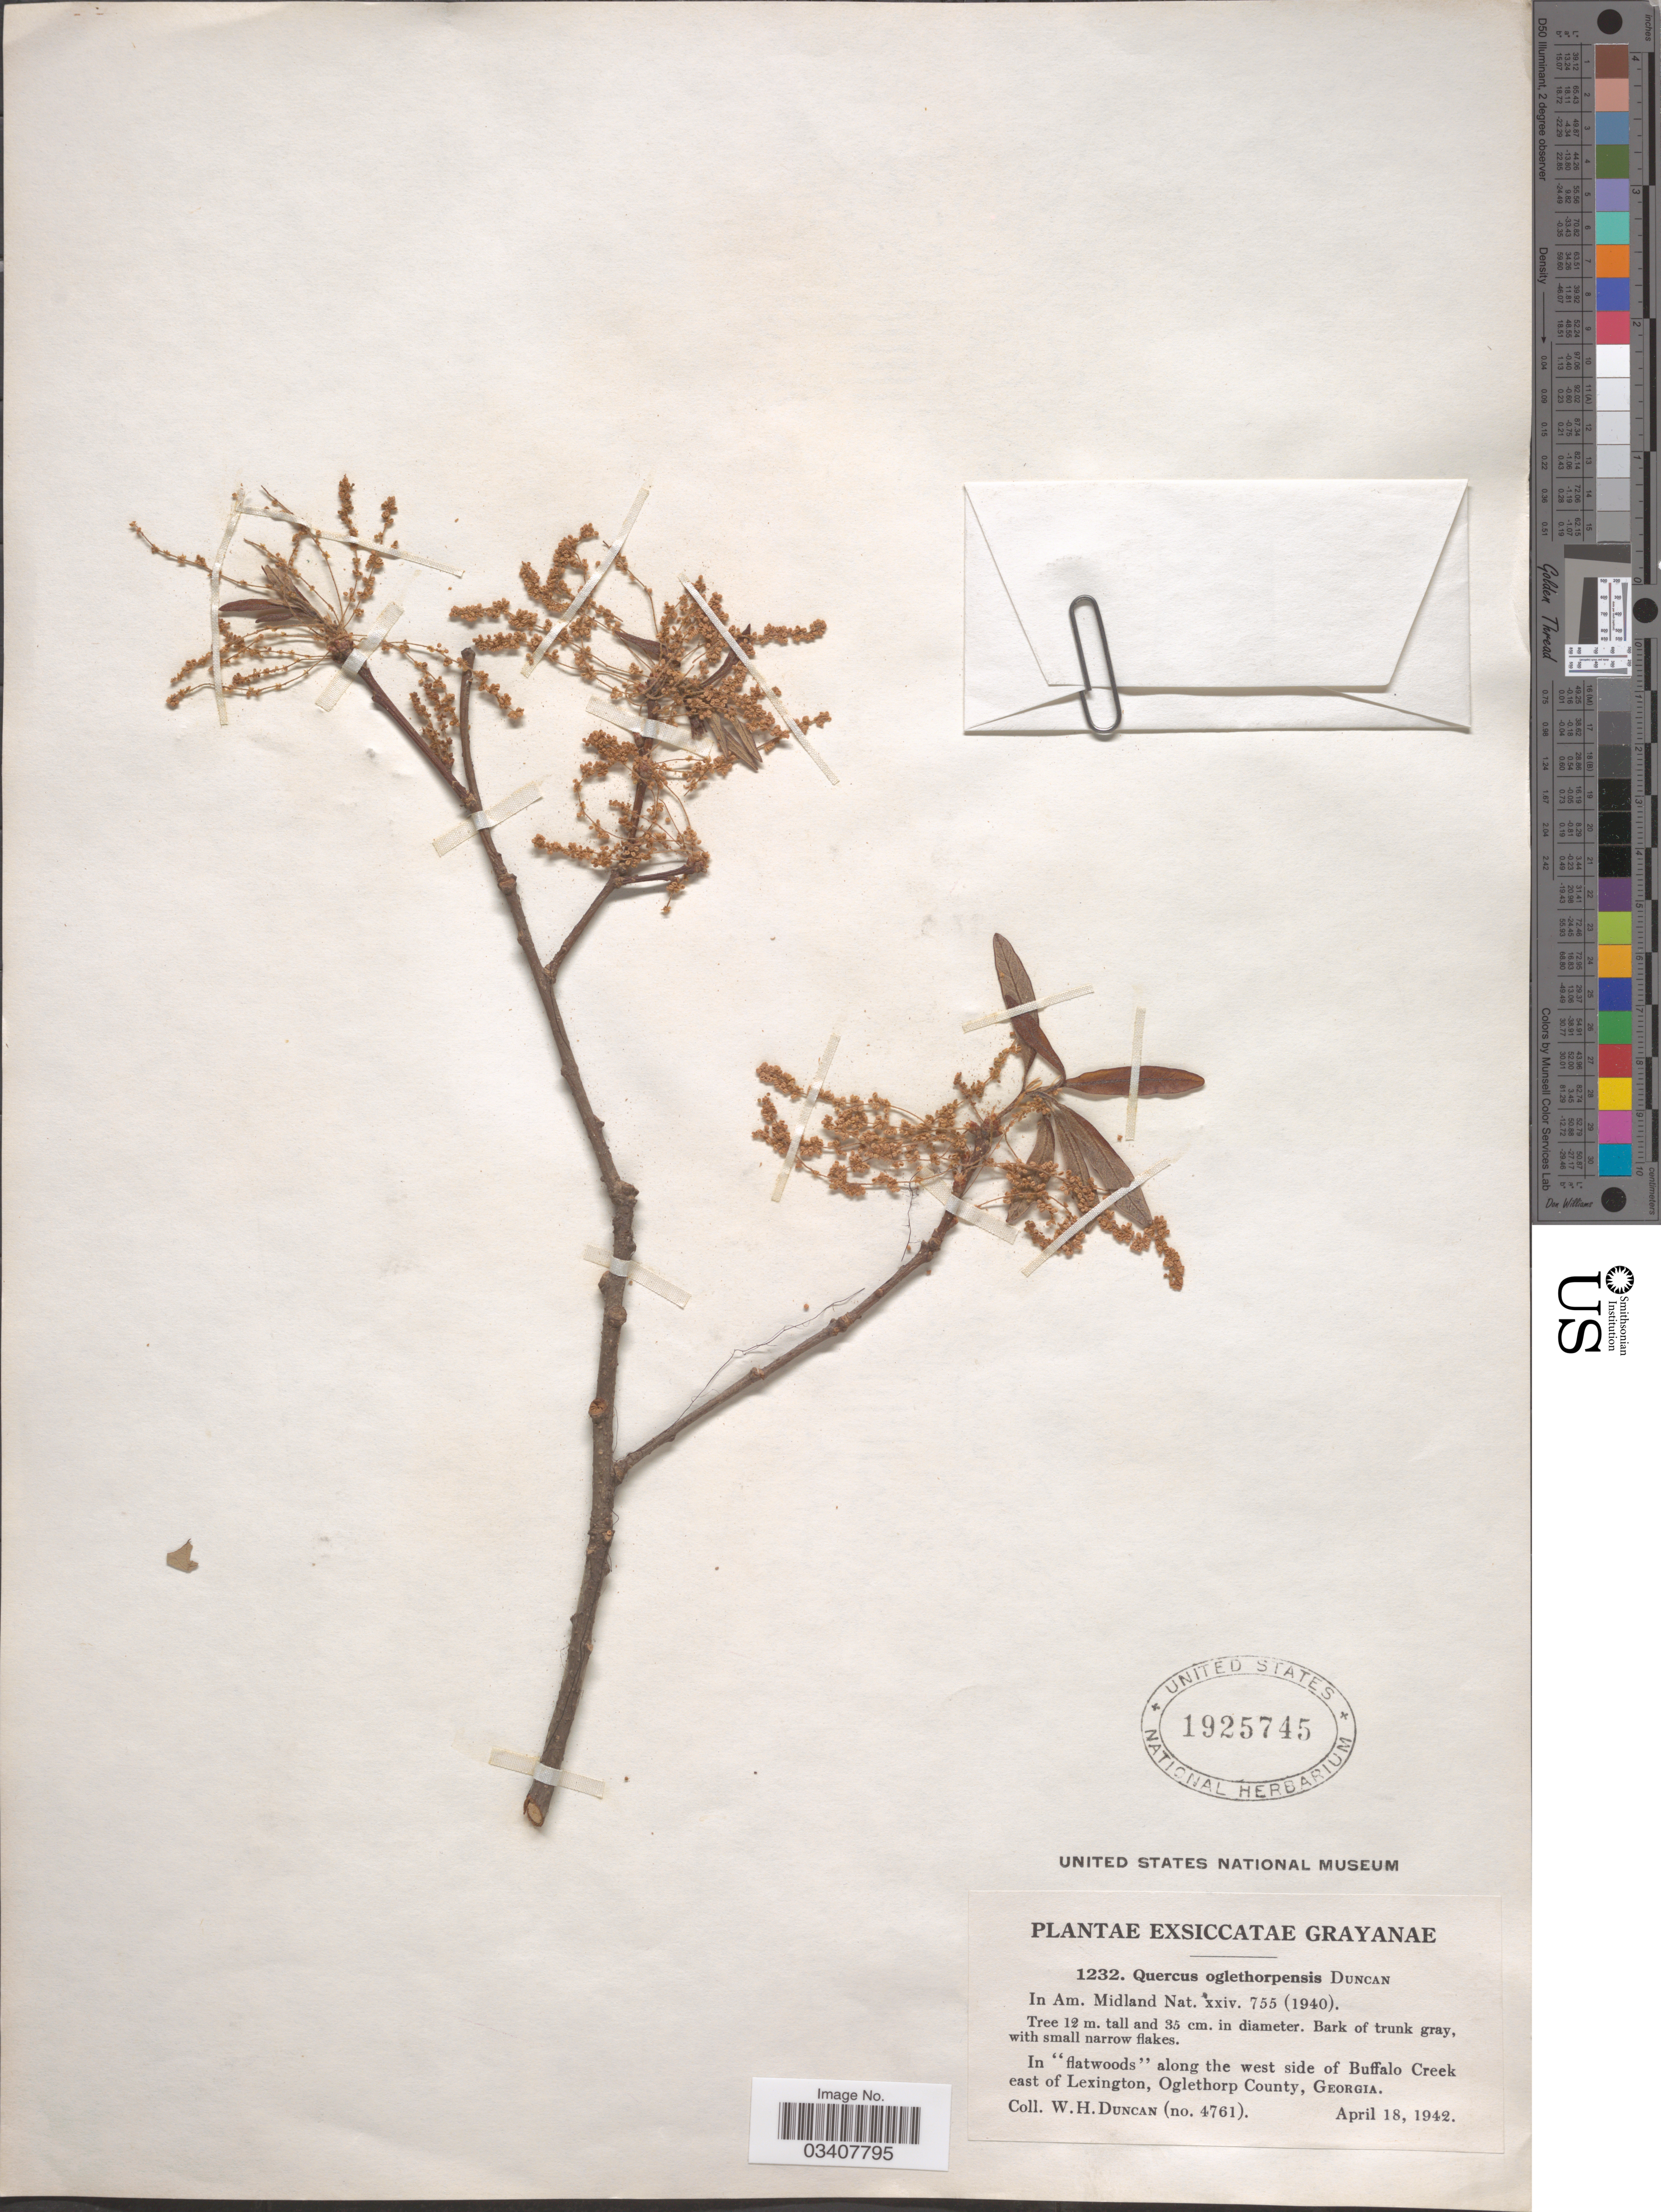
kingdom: Plantae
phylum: Tracheophyta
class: Magnoliopsida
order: Fagales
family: Fagaceae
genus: Quercus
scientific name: Quercus oglethorpensis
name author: W.H. Duncan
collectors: W. H. Duncan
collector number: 4761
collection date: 1942-04-18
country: United States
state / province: Georgia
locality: In "flatwoods" along the west side of Buffalo Creek east of Lexington, Oglethorp County.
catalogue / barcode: US 1925745